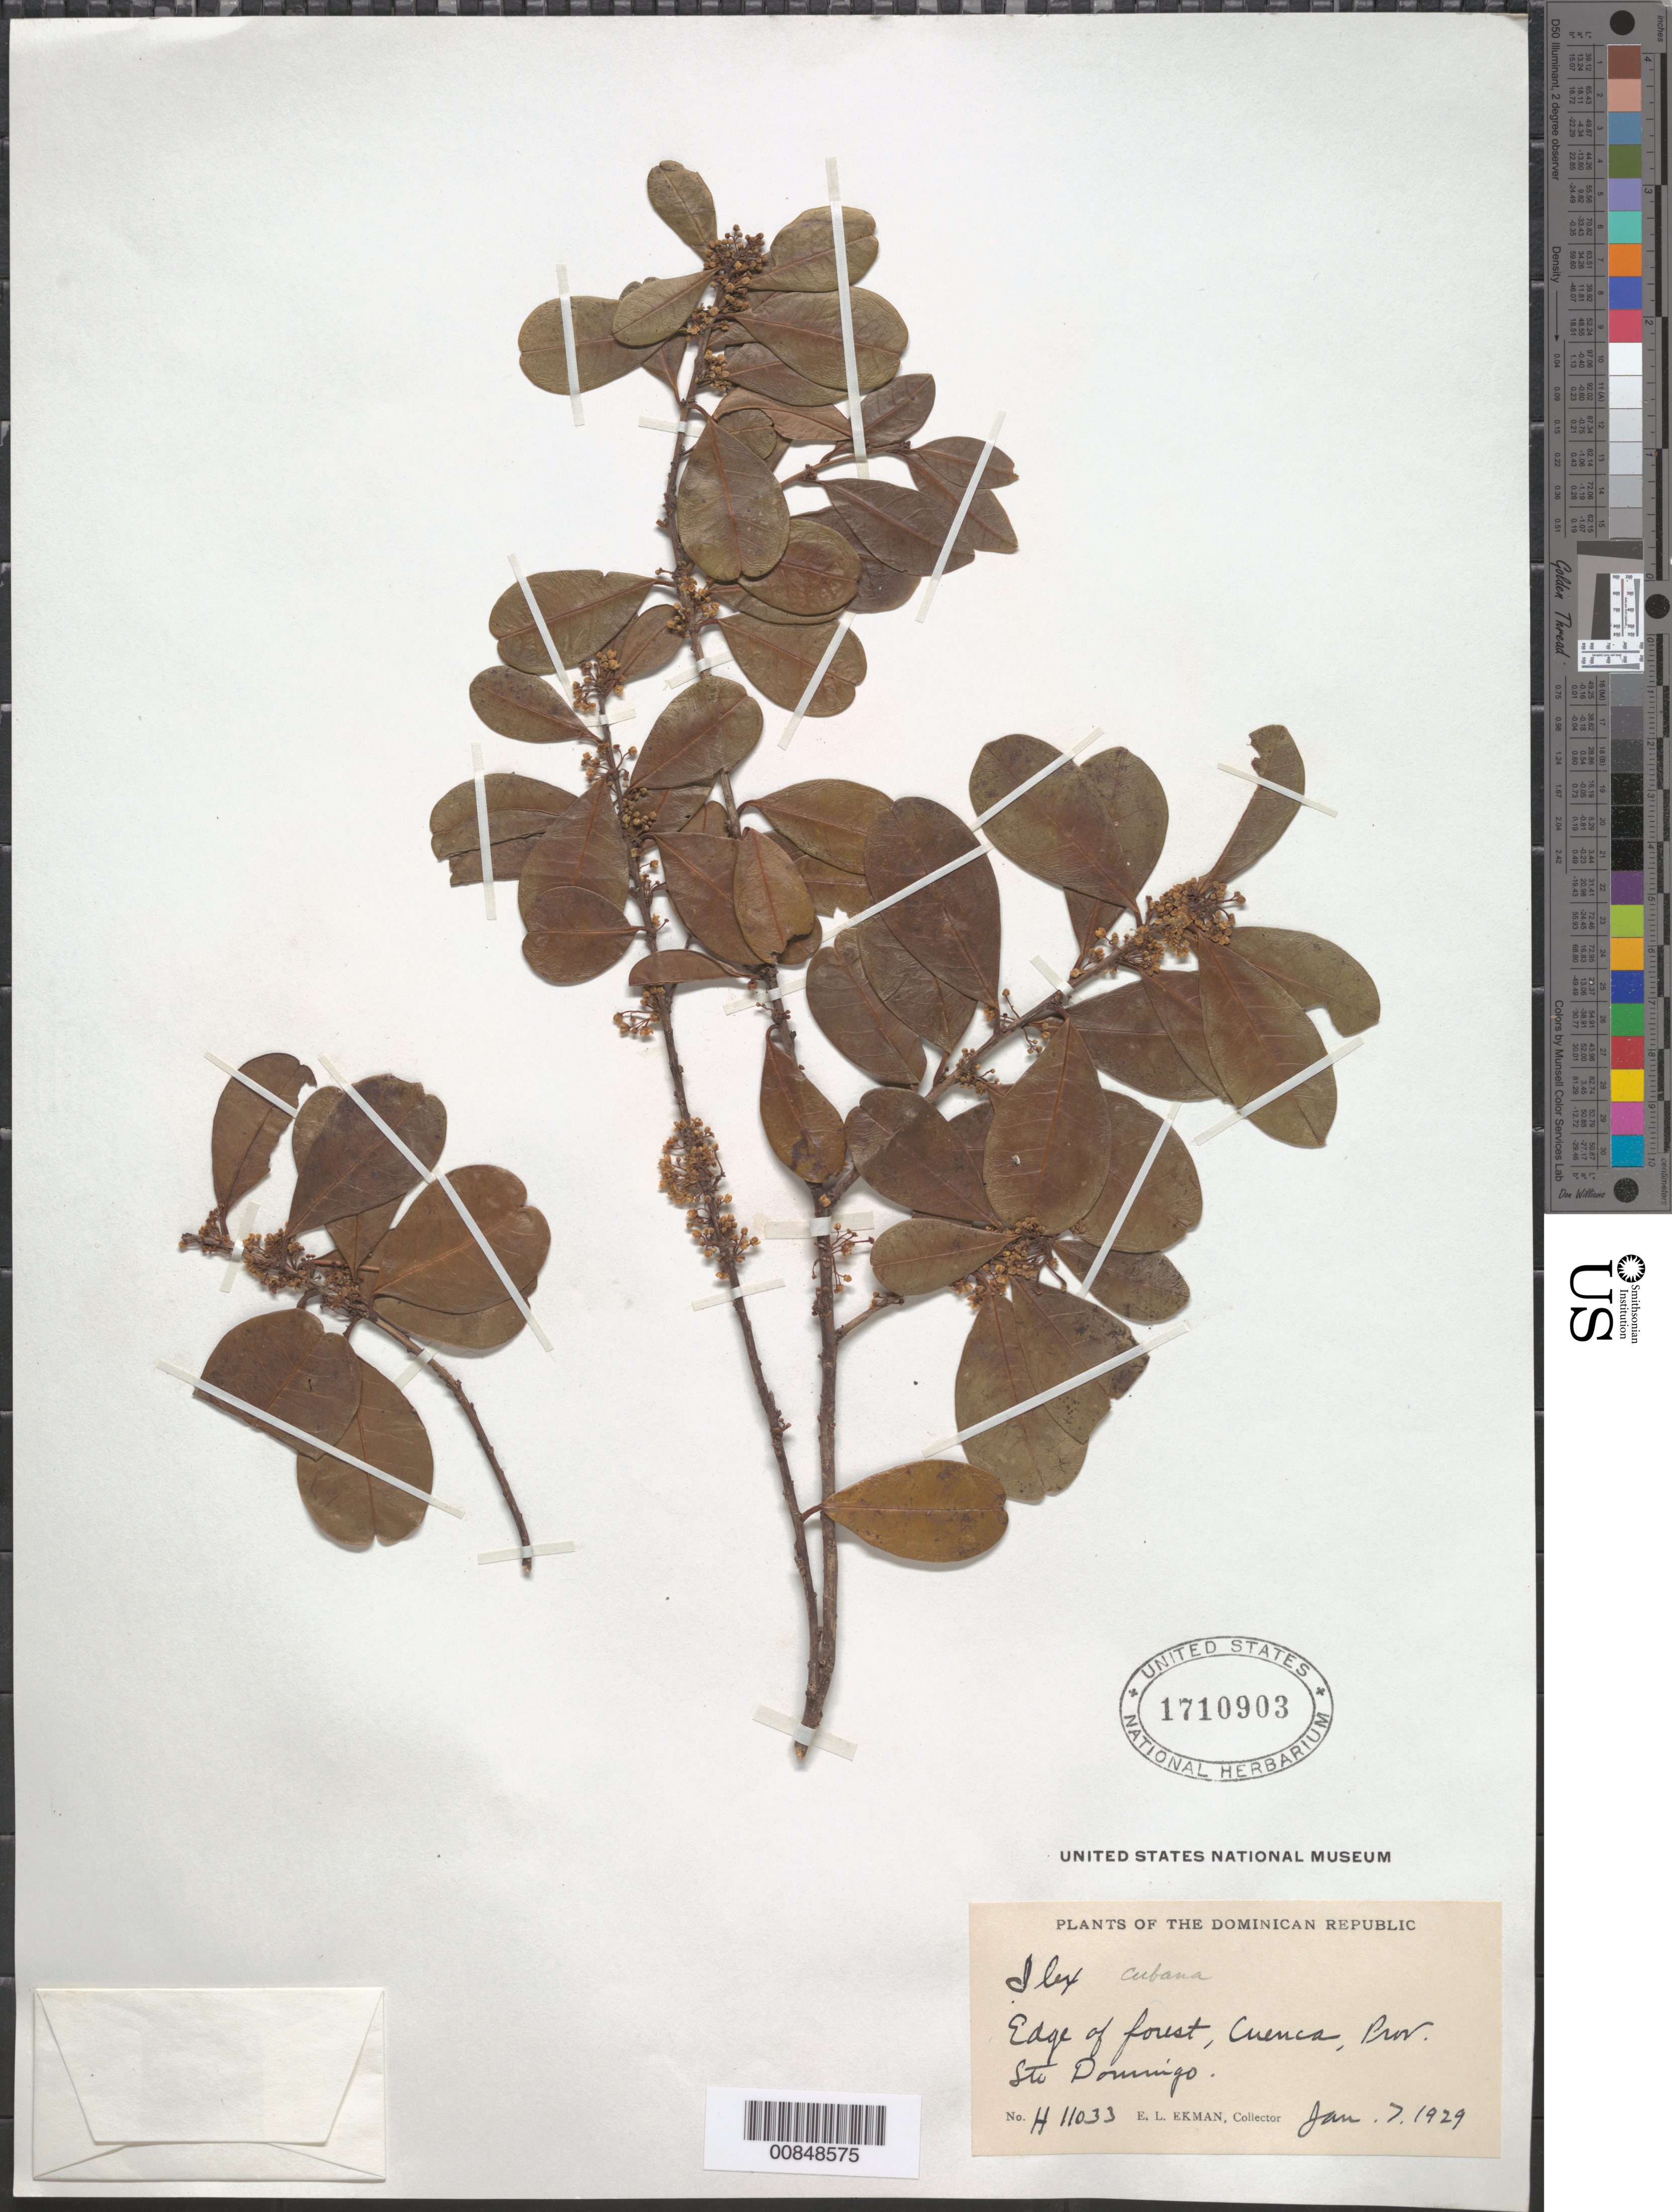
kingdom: Plantae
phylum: Tracheophyta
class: Magnoliopsida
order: Aquifoliales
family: Aquifoliaceae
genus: Ilex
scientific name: Ilex berteroi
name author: Loes.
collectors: E. L. Ekman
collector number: H 11033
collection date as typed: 07 Jan 1929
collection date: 1929-01-07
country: Dominican Republic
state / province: Distrito Nacional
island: Hispaniola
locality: Cuenca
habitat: edge of forest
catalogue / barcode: US 1710903